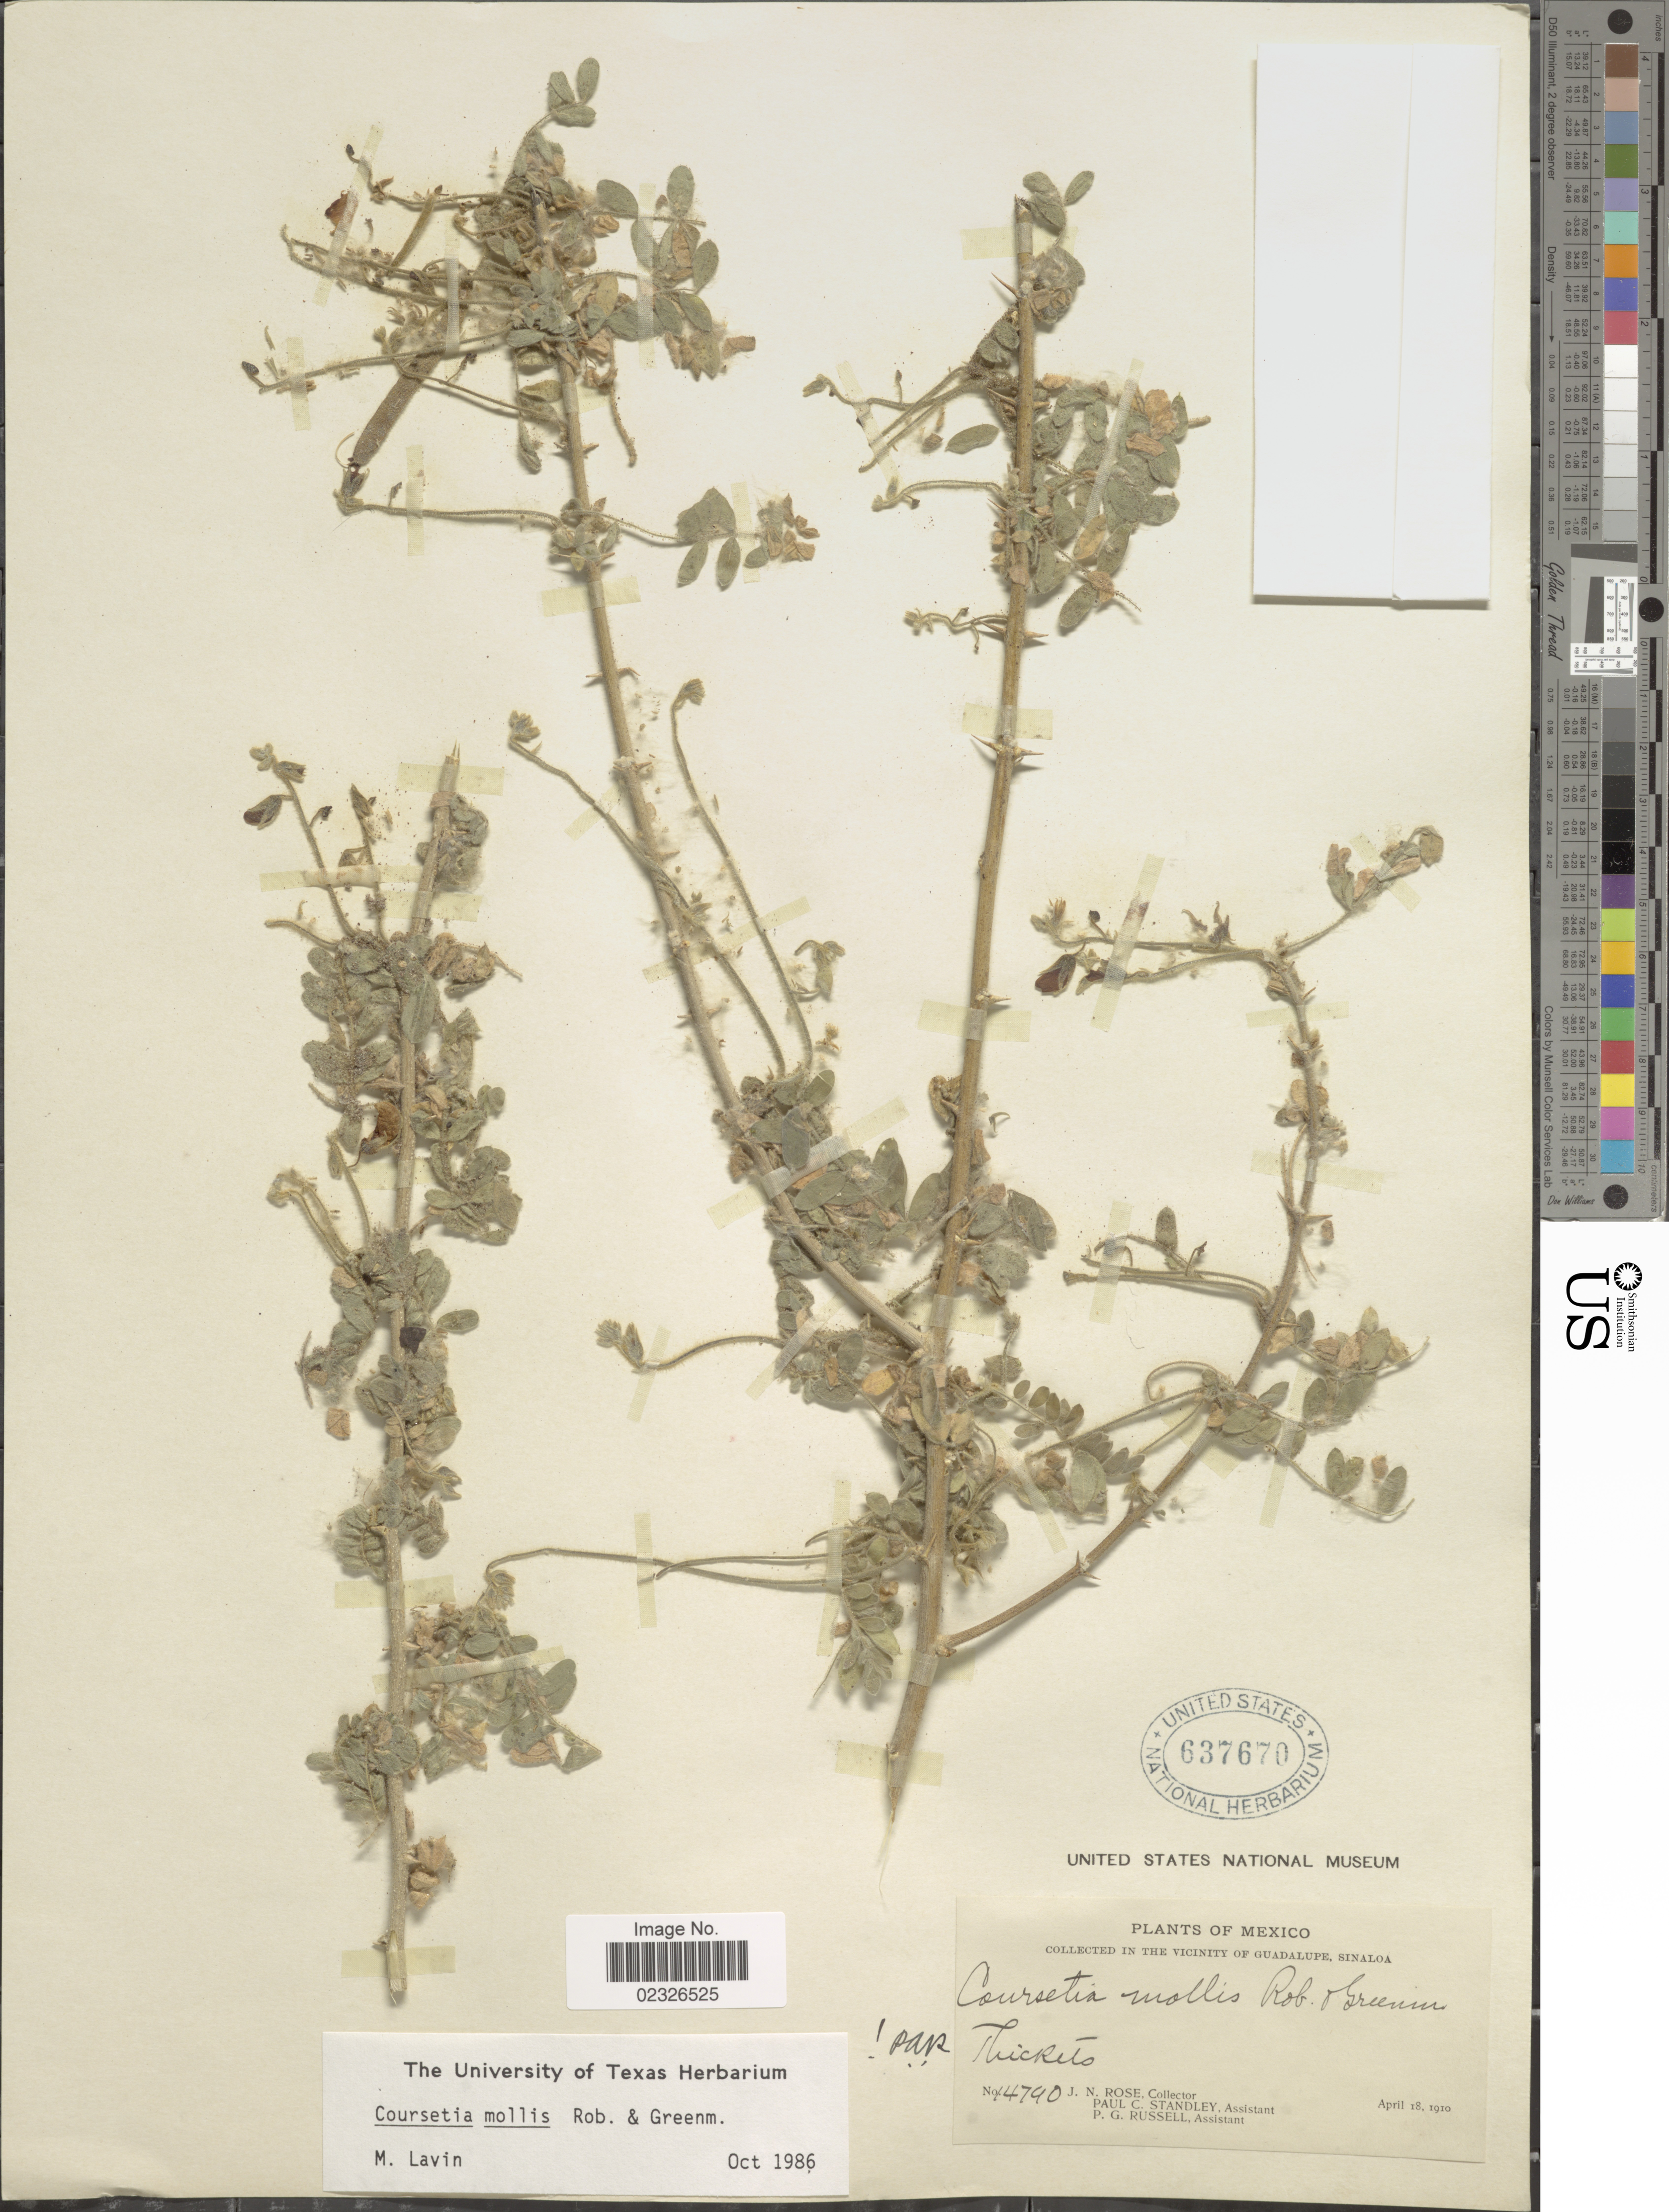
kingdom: Plantae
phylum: Tracheophyta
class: Magnoliopsida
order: Fabales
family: Fabaceae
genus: Coursetia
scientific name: Coursetia mollis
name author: B.L. Rob. & Greenm.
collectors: J. N. Rose, P. C. Standley & P. G. Russell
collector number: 14790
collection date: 1910-04-18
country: Mexico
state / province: Sinaloa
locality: Vicinity of Guadalupe, Thickets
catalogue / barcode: US 637670